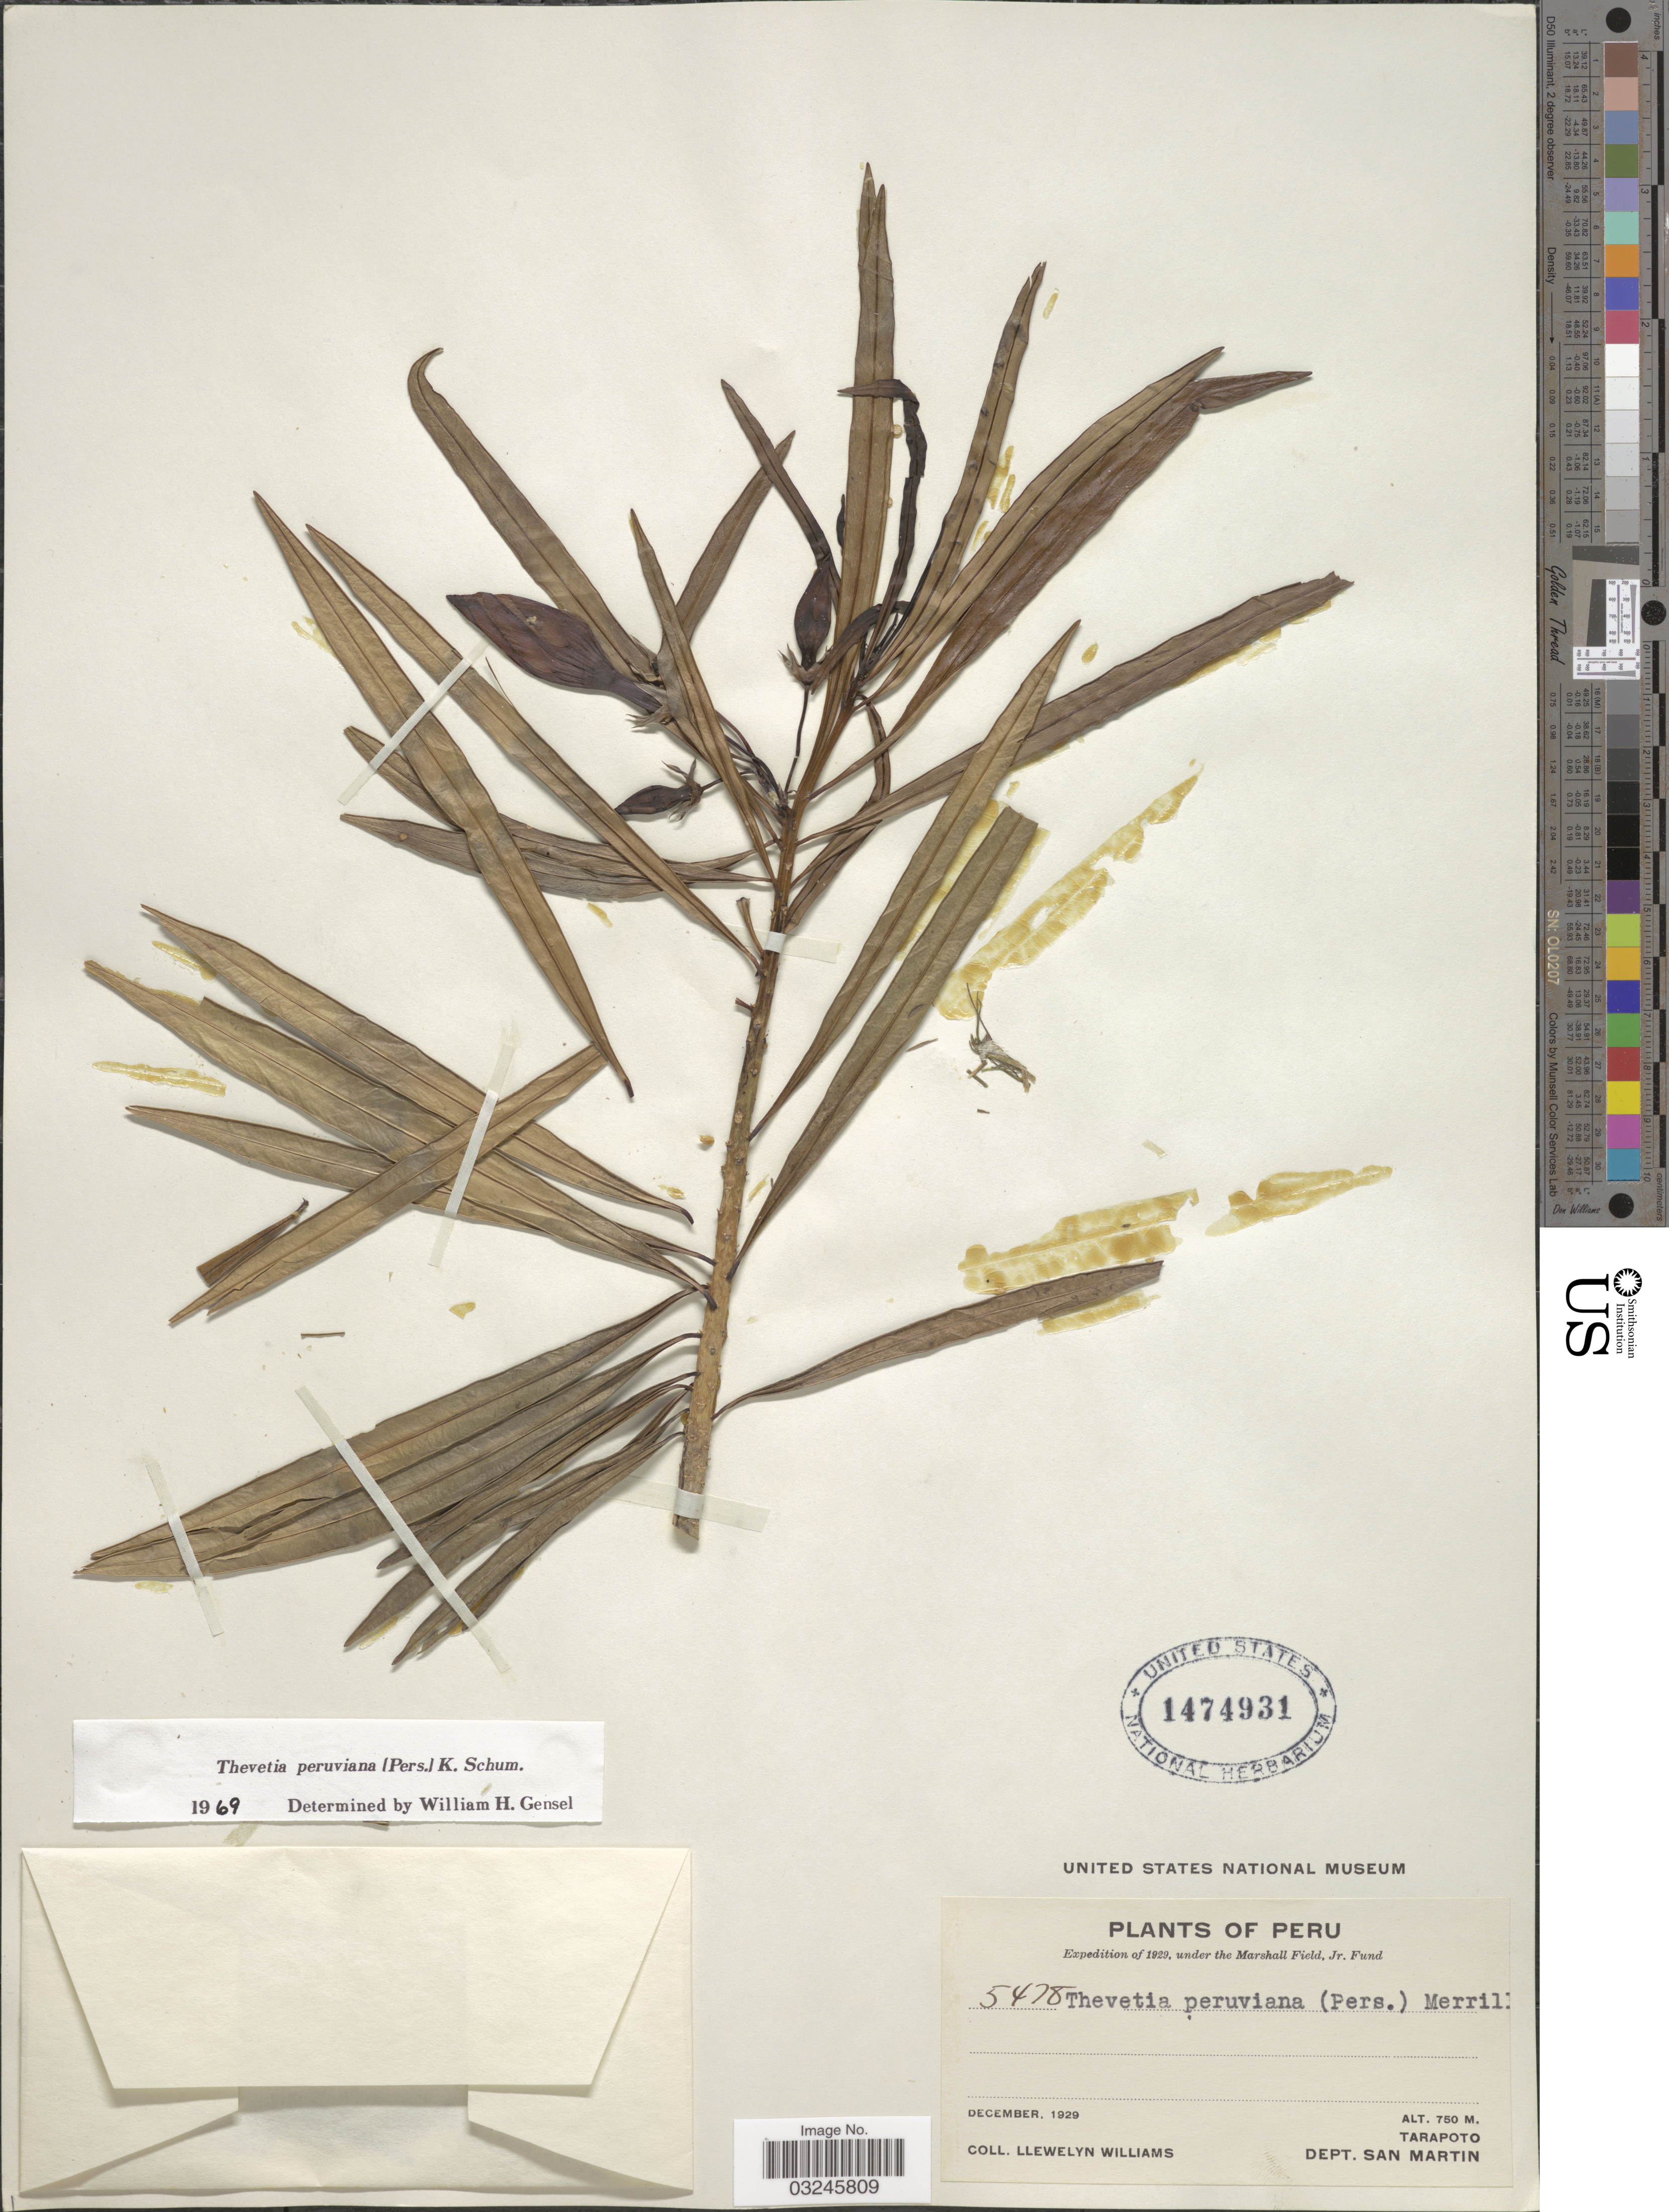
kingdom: Plantae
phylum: Tracheophyta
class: Magnoliopsida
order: Gentianales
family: Apocynaceae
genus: Thevetia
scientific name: Thevetia peruviana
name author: (Pers.) K. Schum.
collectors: Ll. Williams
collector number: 5478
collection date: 1929-12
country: Peru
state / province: San Martín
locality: Tarapoto, Dept. San Martin.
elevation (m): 750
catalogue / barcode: US 1474931